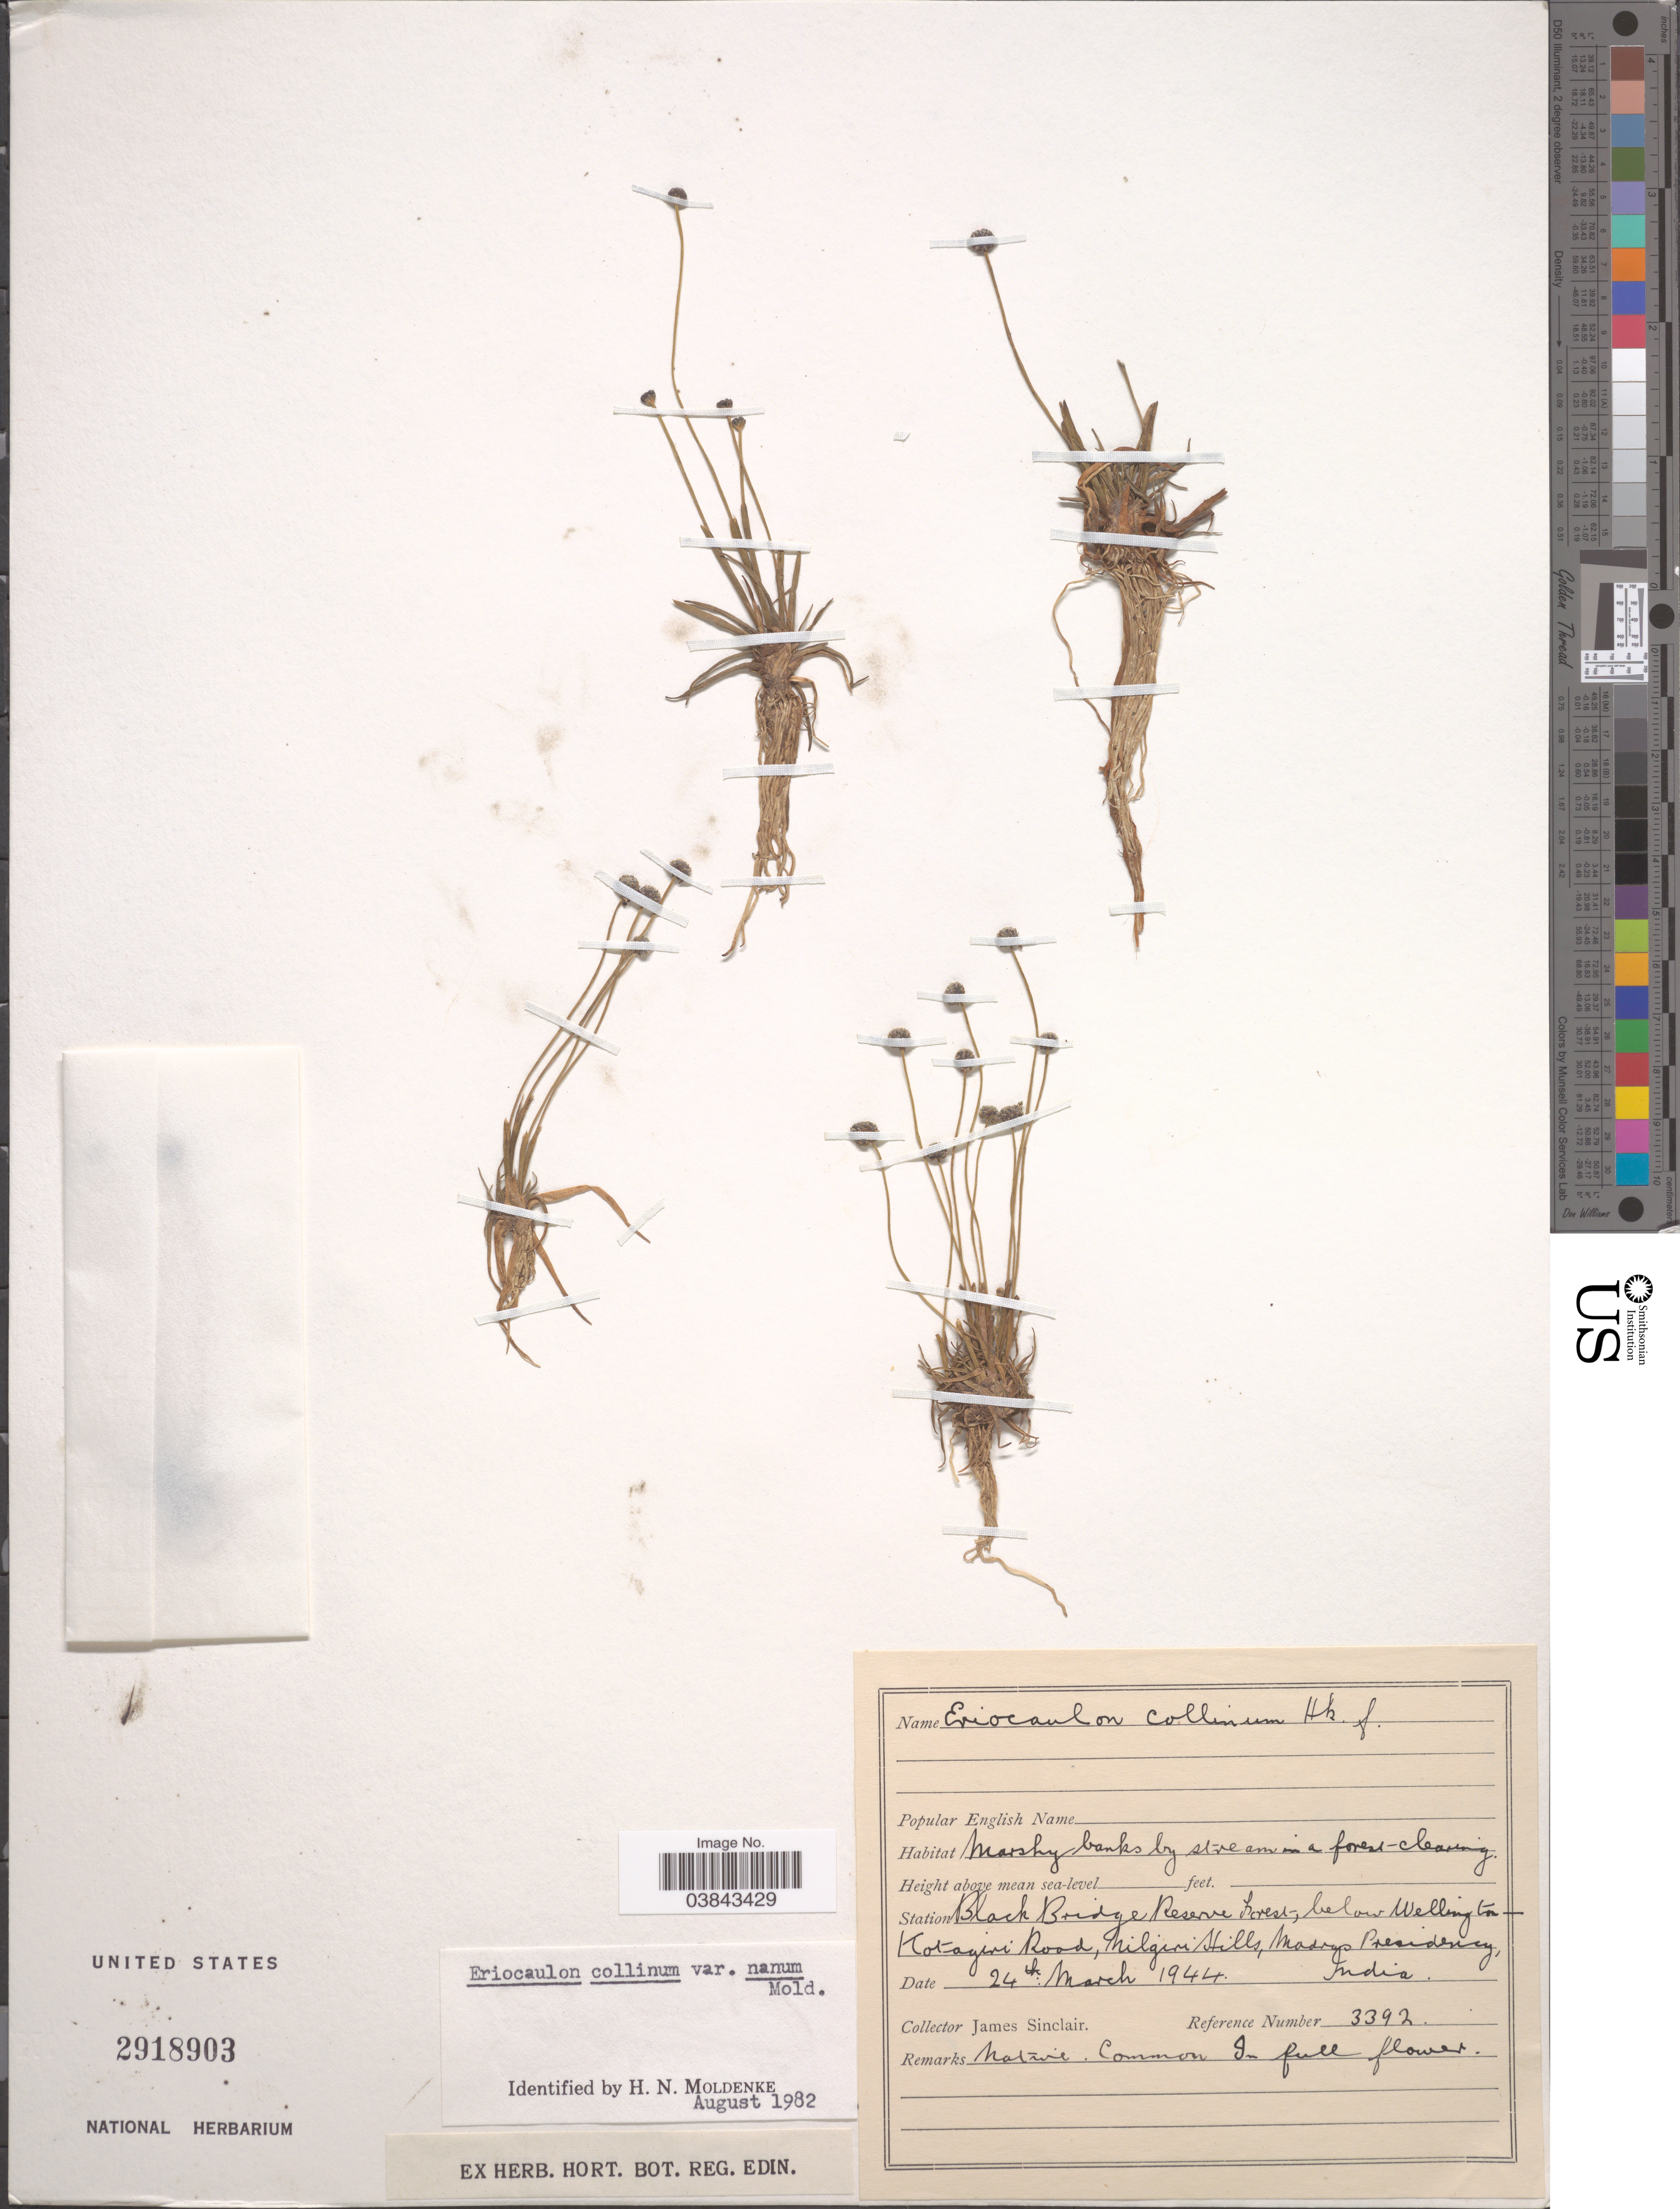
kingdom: Plantae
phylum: Tracheophyta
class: Liliopsida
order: Poales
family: Eriocaulaceae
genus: Eriocaulon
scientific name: Eriocaulon collinum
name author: Hook. f.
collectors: J. Sinclair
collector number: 3392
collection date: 1944-03-24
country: India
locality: Station Black Bridge Reserve Forest, below Wellington Kotagiri Road, Niligiri Hills, Madras Presidency.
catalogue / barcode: US 2918903